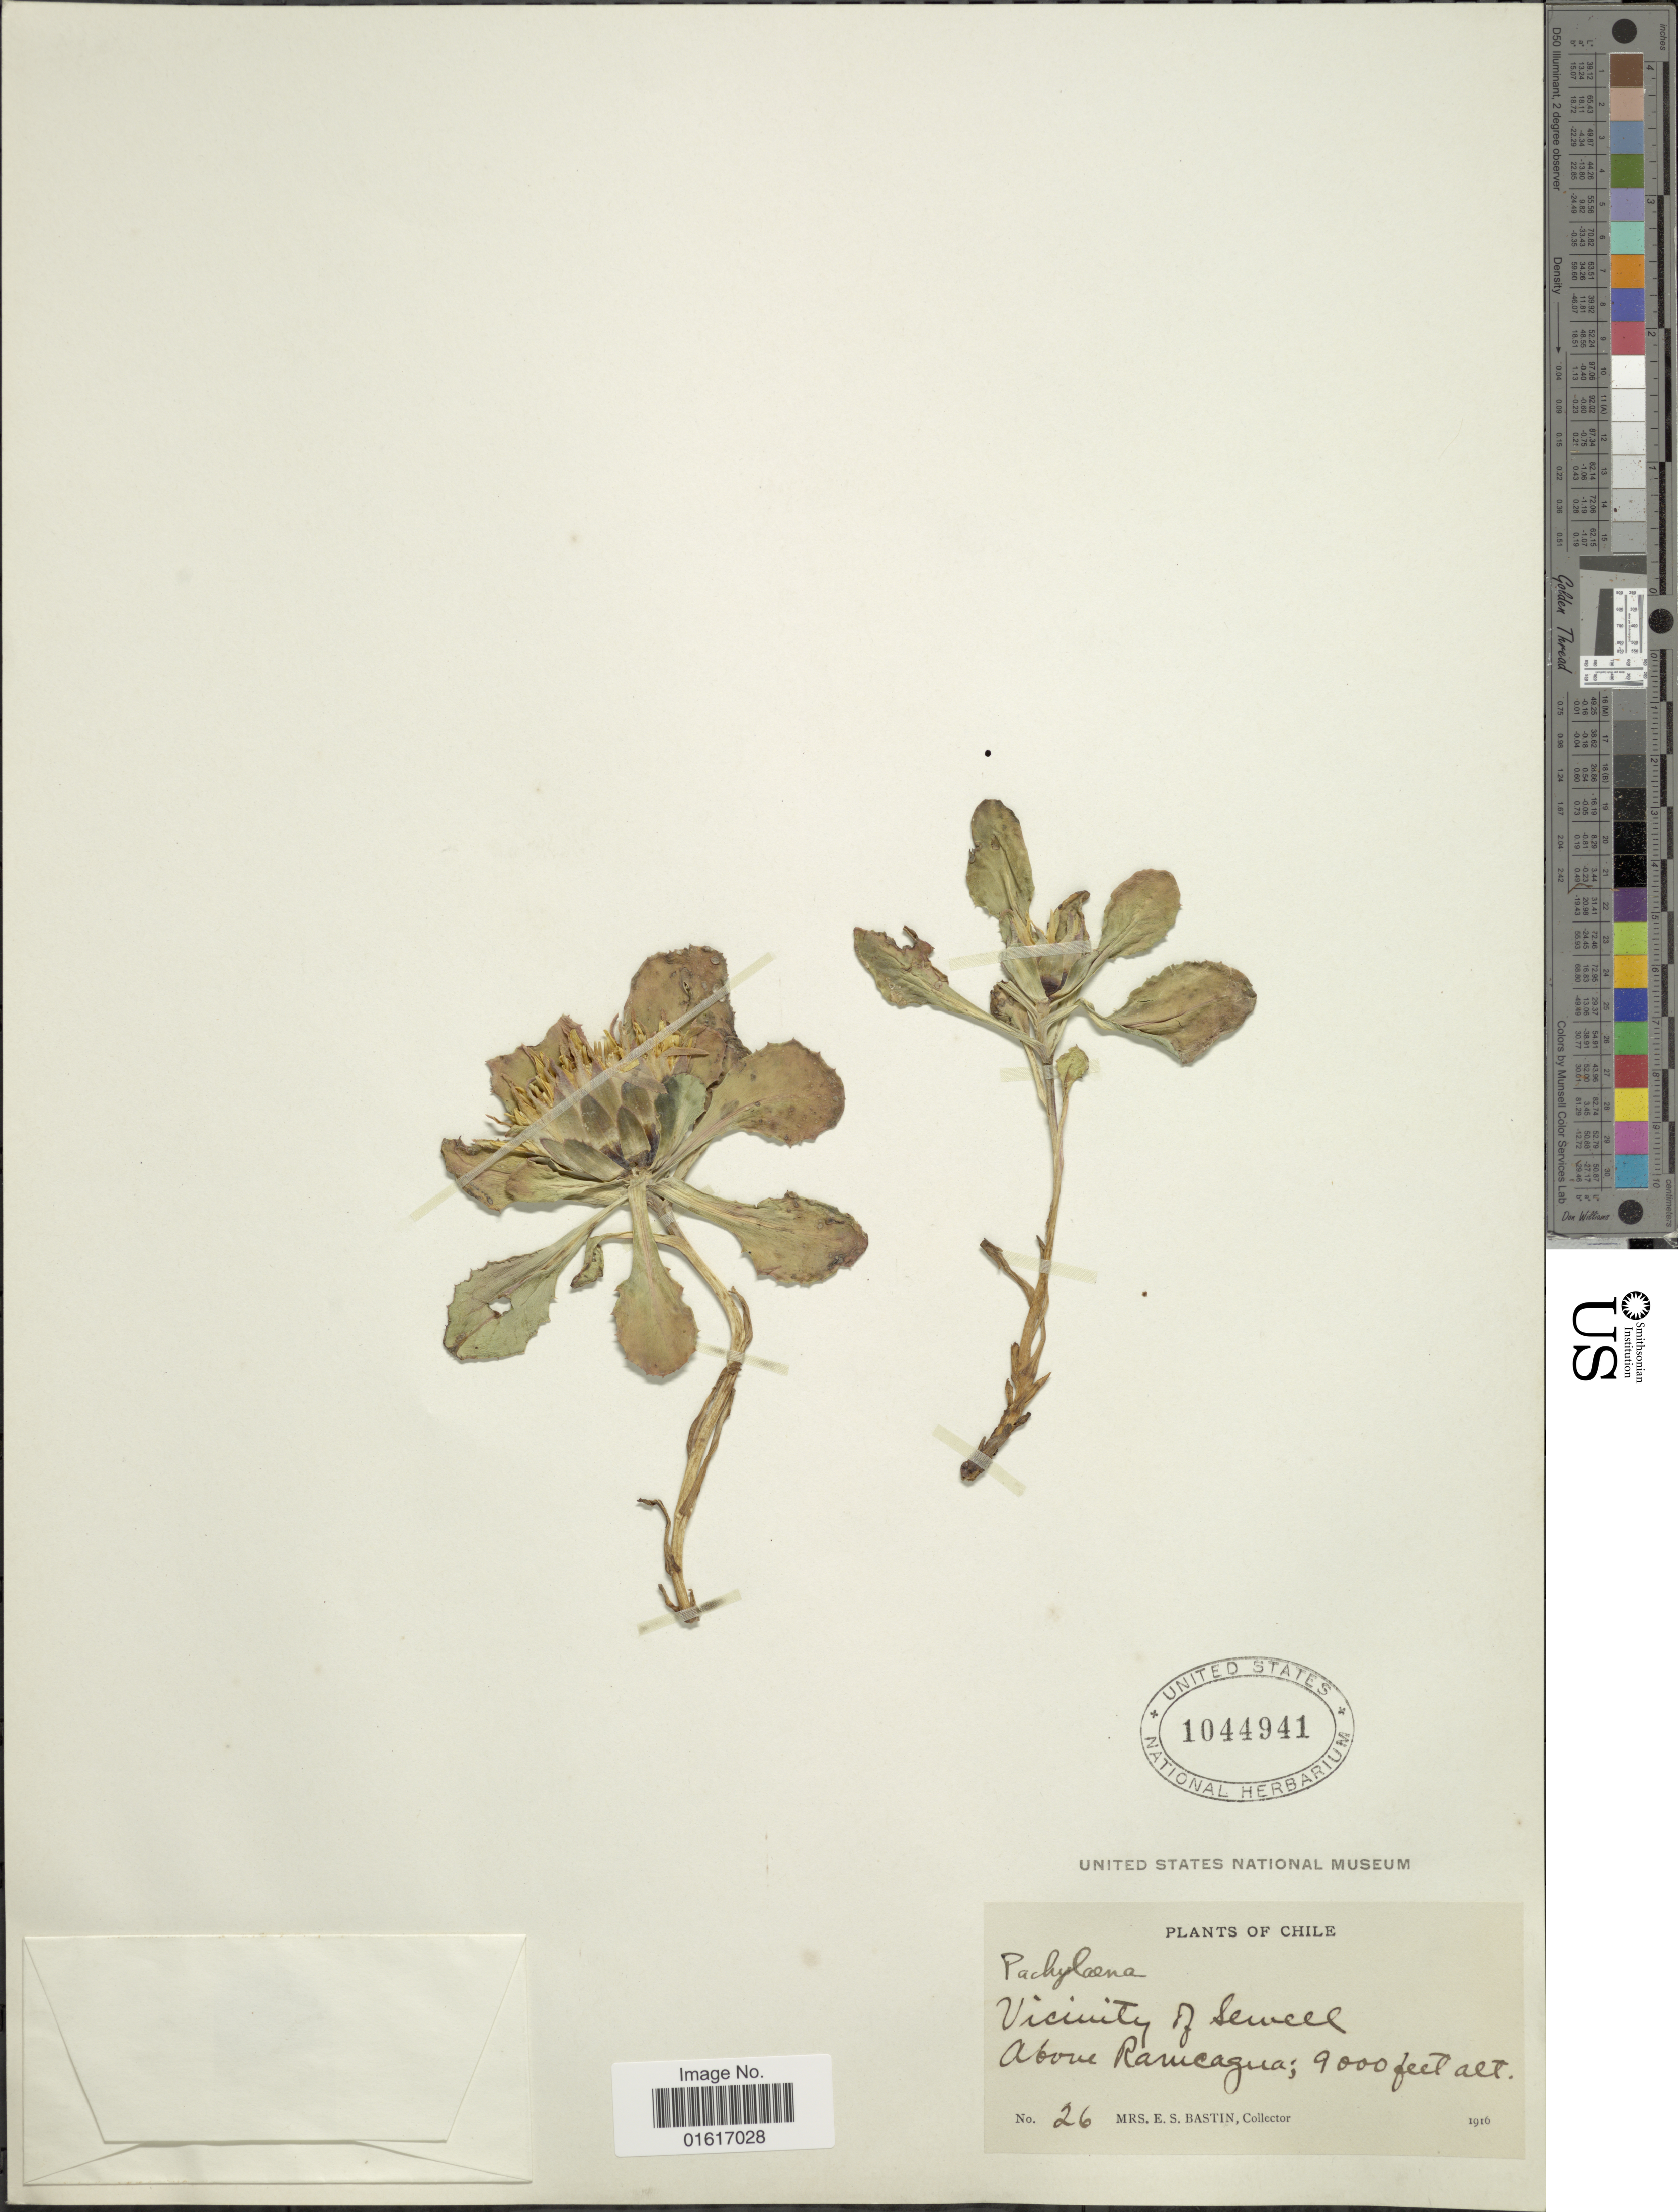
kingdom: Plantae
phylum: Tracheophyta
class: Magnoliopsida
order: Asterales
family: Asteraceae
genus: Pachylaena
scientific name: Pachylaena sp.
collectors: E. Bastin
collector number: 26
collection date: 1916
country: Chile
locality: Vicinity of Sewell, Above Rancagua.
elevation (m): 2743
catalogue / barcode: US 1044941